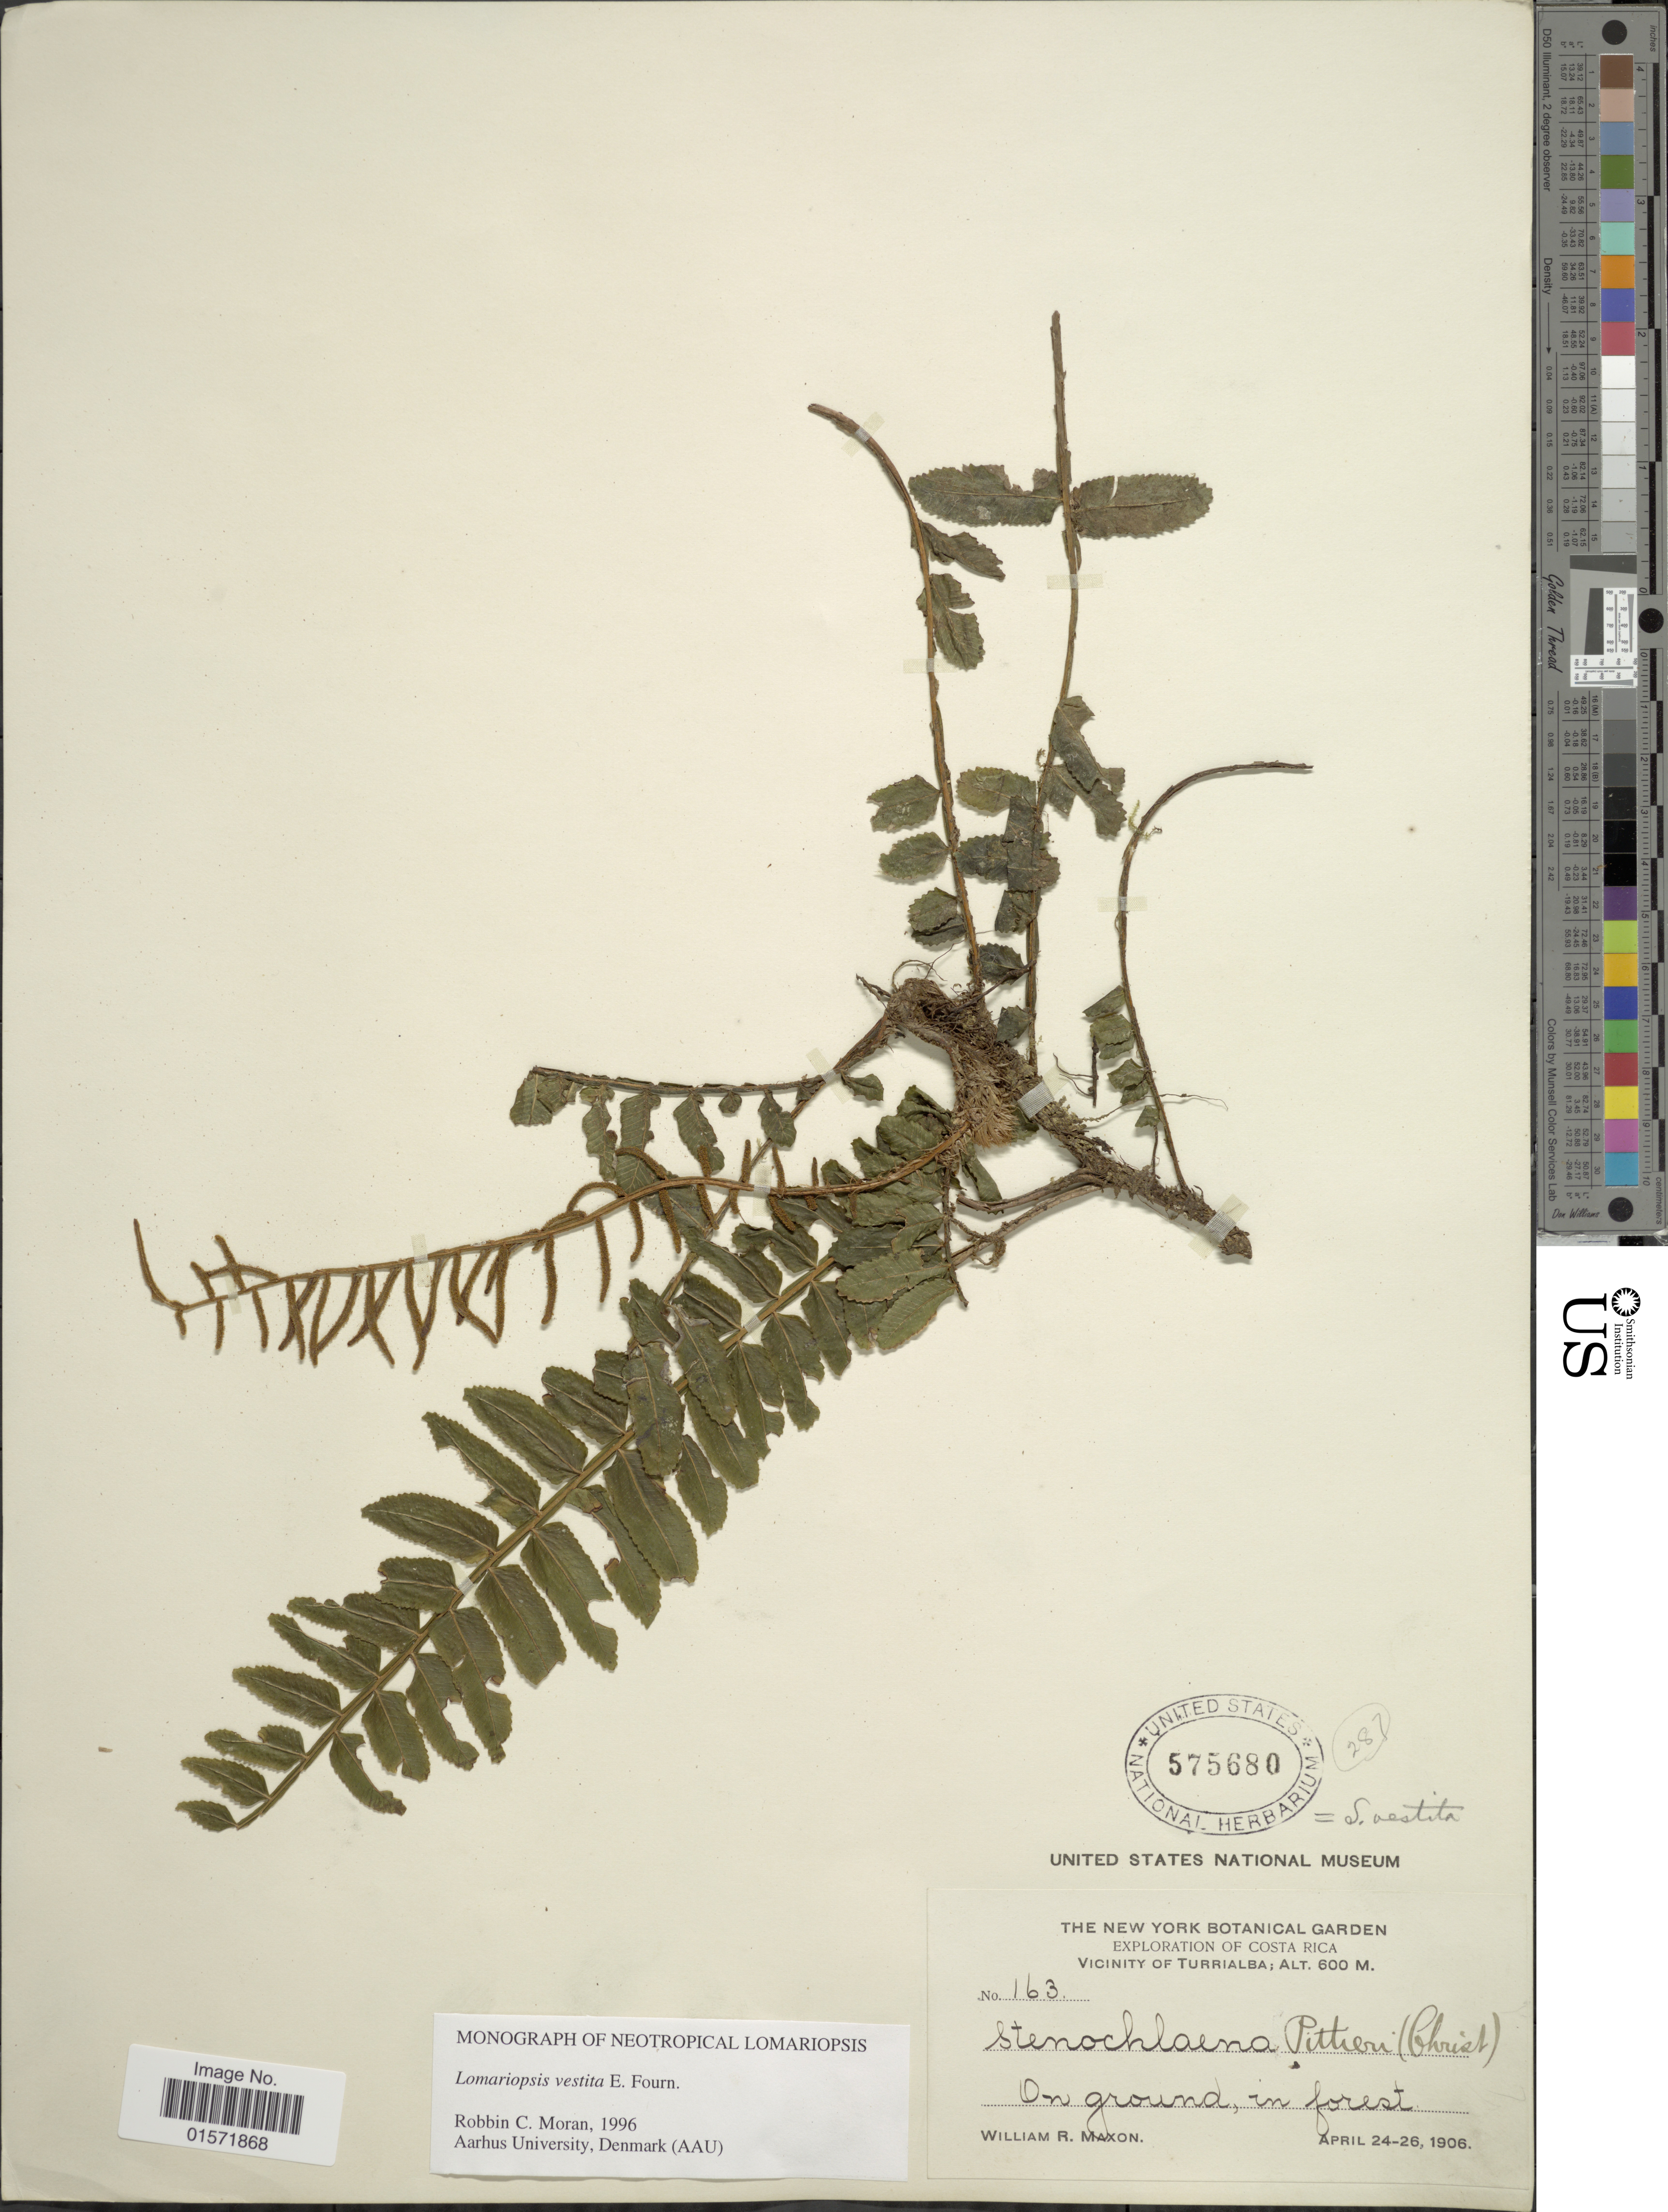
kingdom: Plantae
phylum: Tracheophyta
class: Polypodiopsida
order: Polypodiales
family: Lomariopsidaceae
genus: Lomariopsis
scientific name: Lomariopsis vestita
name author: E. Fourn.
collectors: W. R. Maxon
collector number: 163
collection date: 1906-04-24/1906-04-26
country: Costa Rica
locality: Vicinity of Turrialba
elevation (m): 600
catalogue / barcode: US 575680